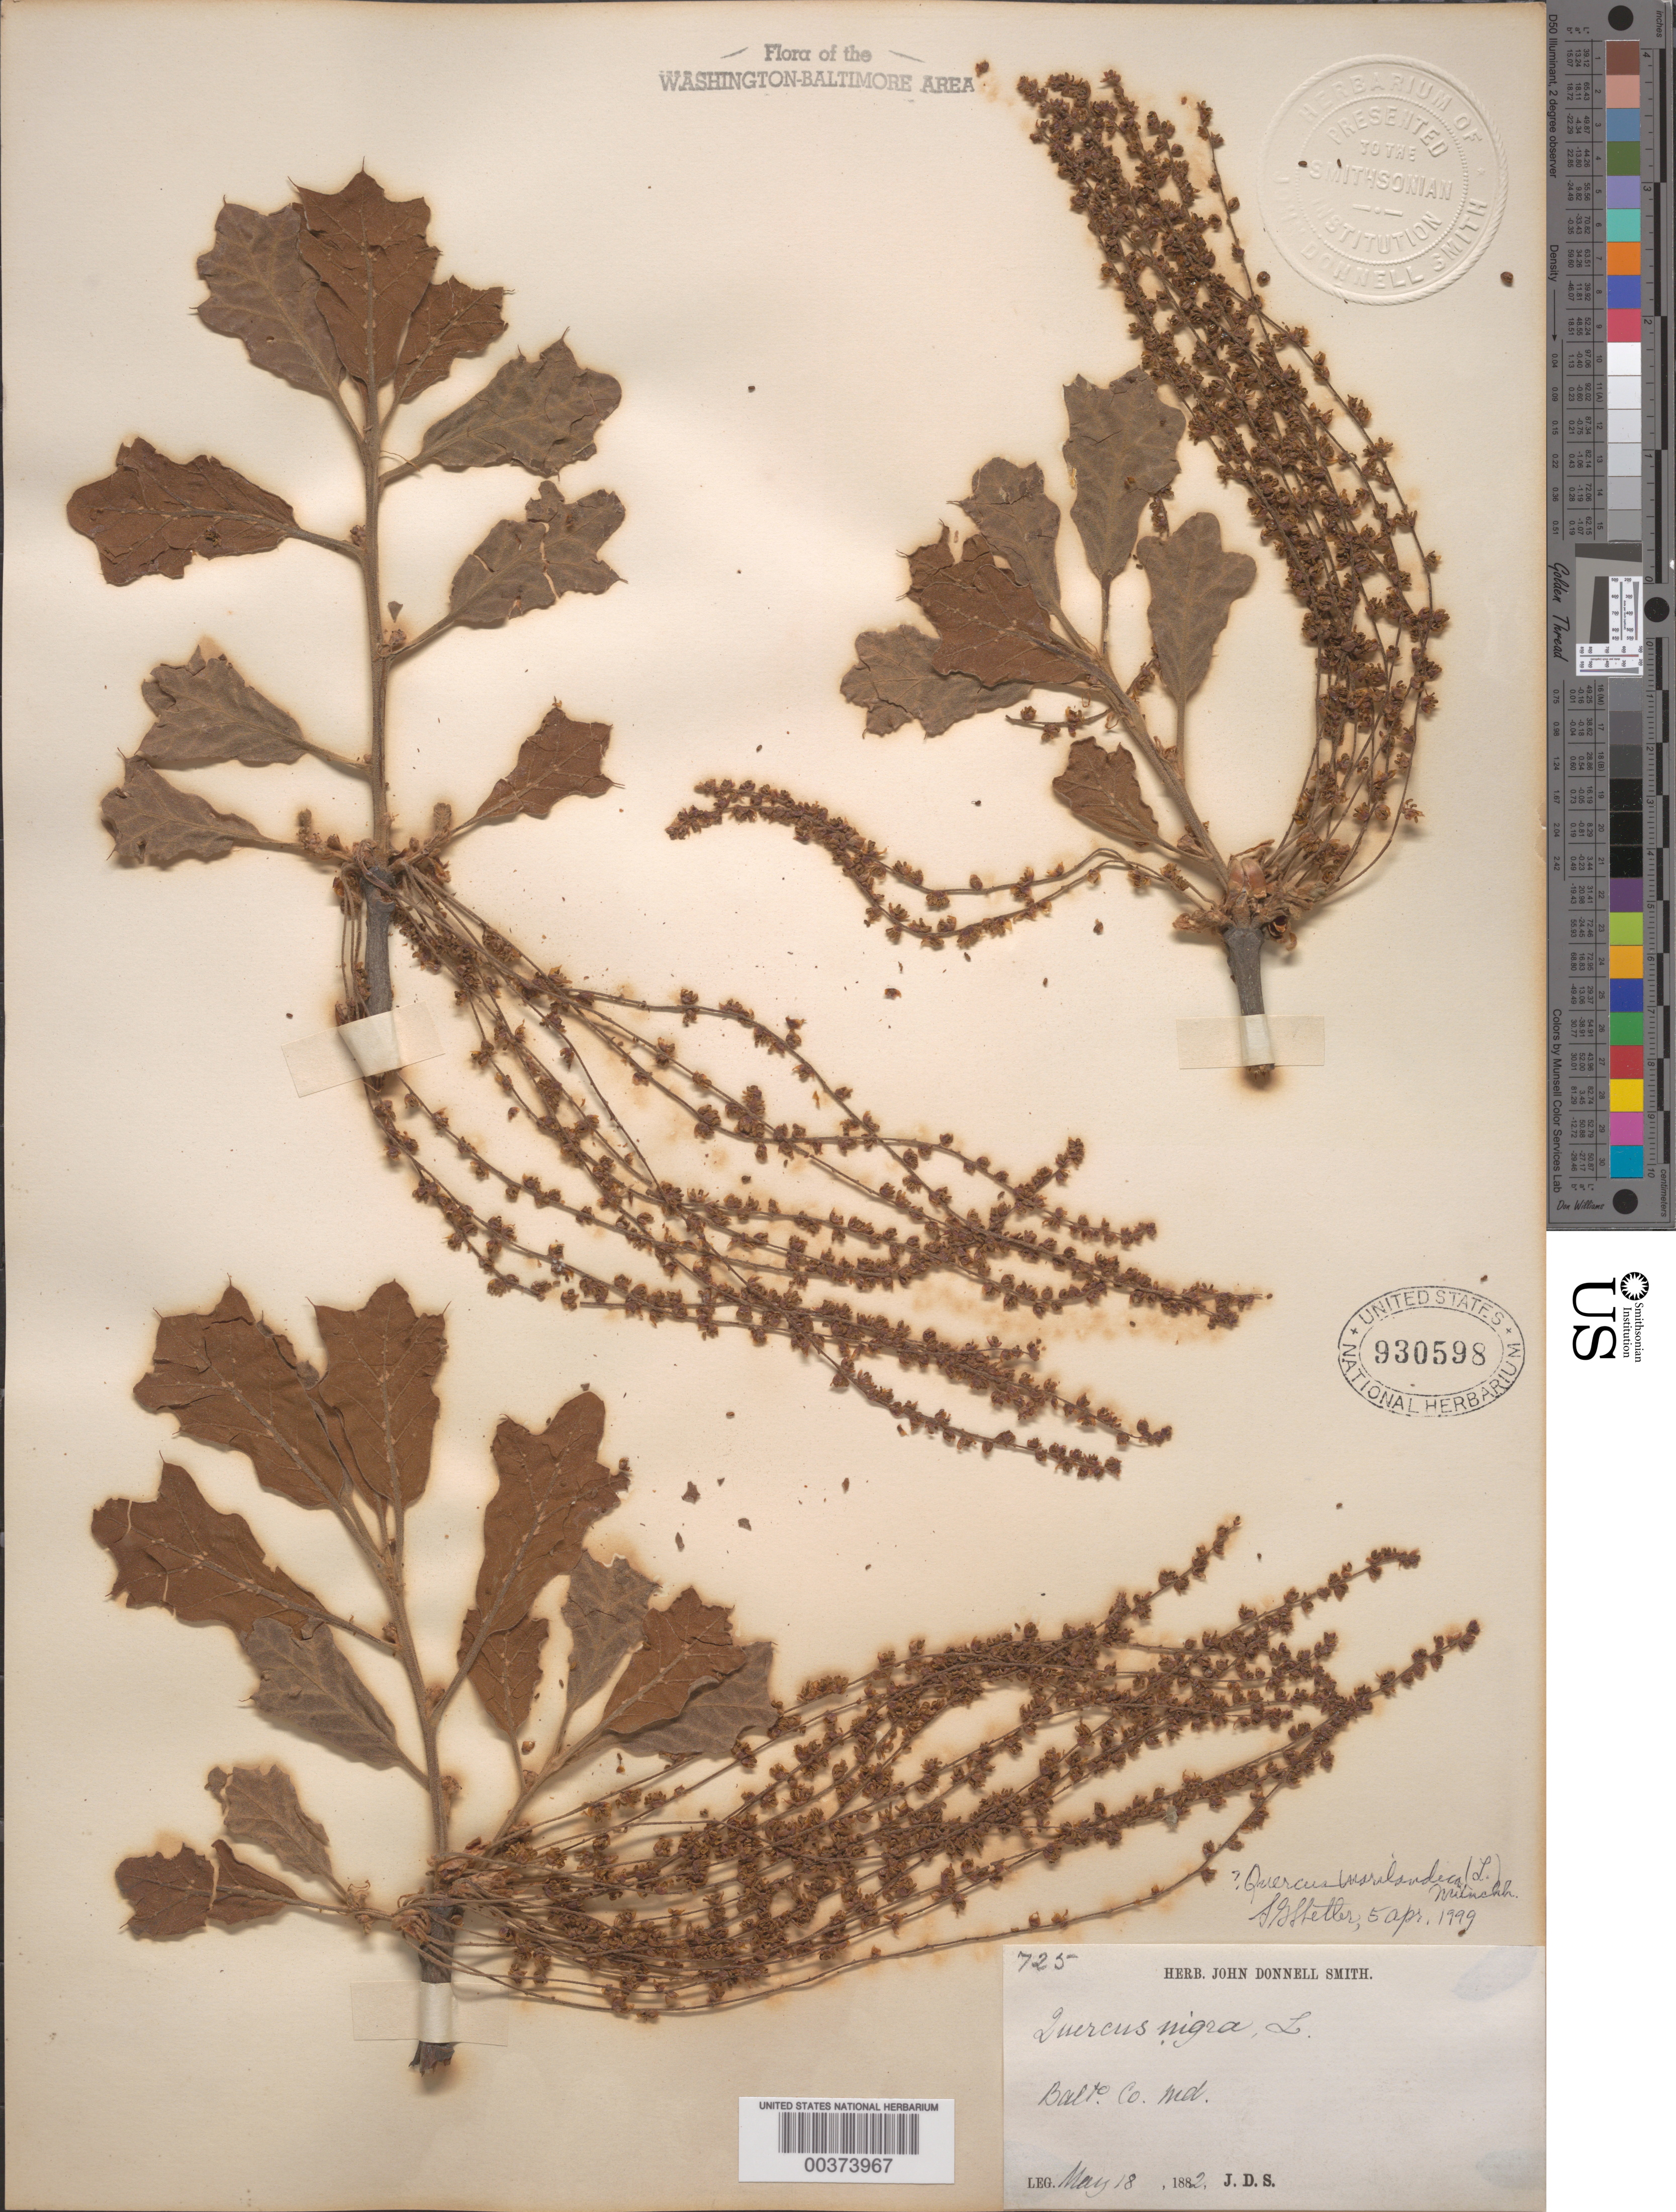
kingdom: Plantae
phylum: Tracheophyta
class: Magnoliopsida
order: Fagales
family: Fagaceae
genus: Quercus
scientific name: Quercus sp.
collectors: J. Donnell Smith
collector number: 725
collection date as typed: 18 May 1882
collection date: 1882-05-18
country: United States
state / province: Maryland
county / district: Baltimore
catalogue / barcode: US 930598